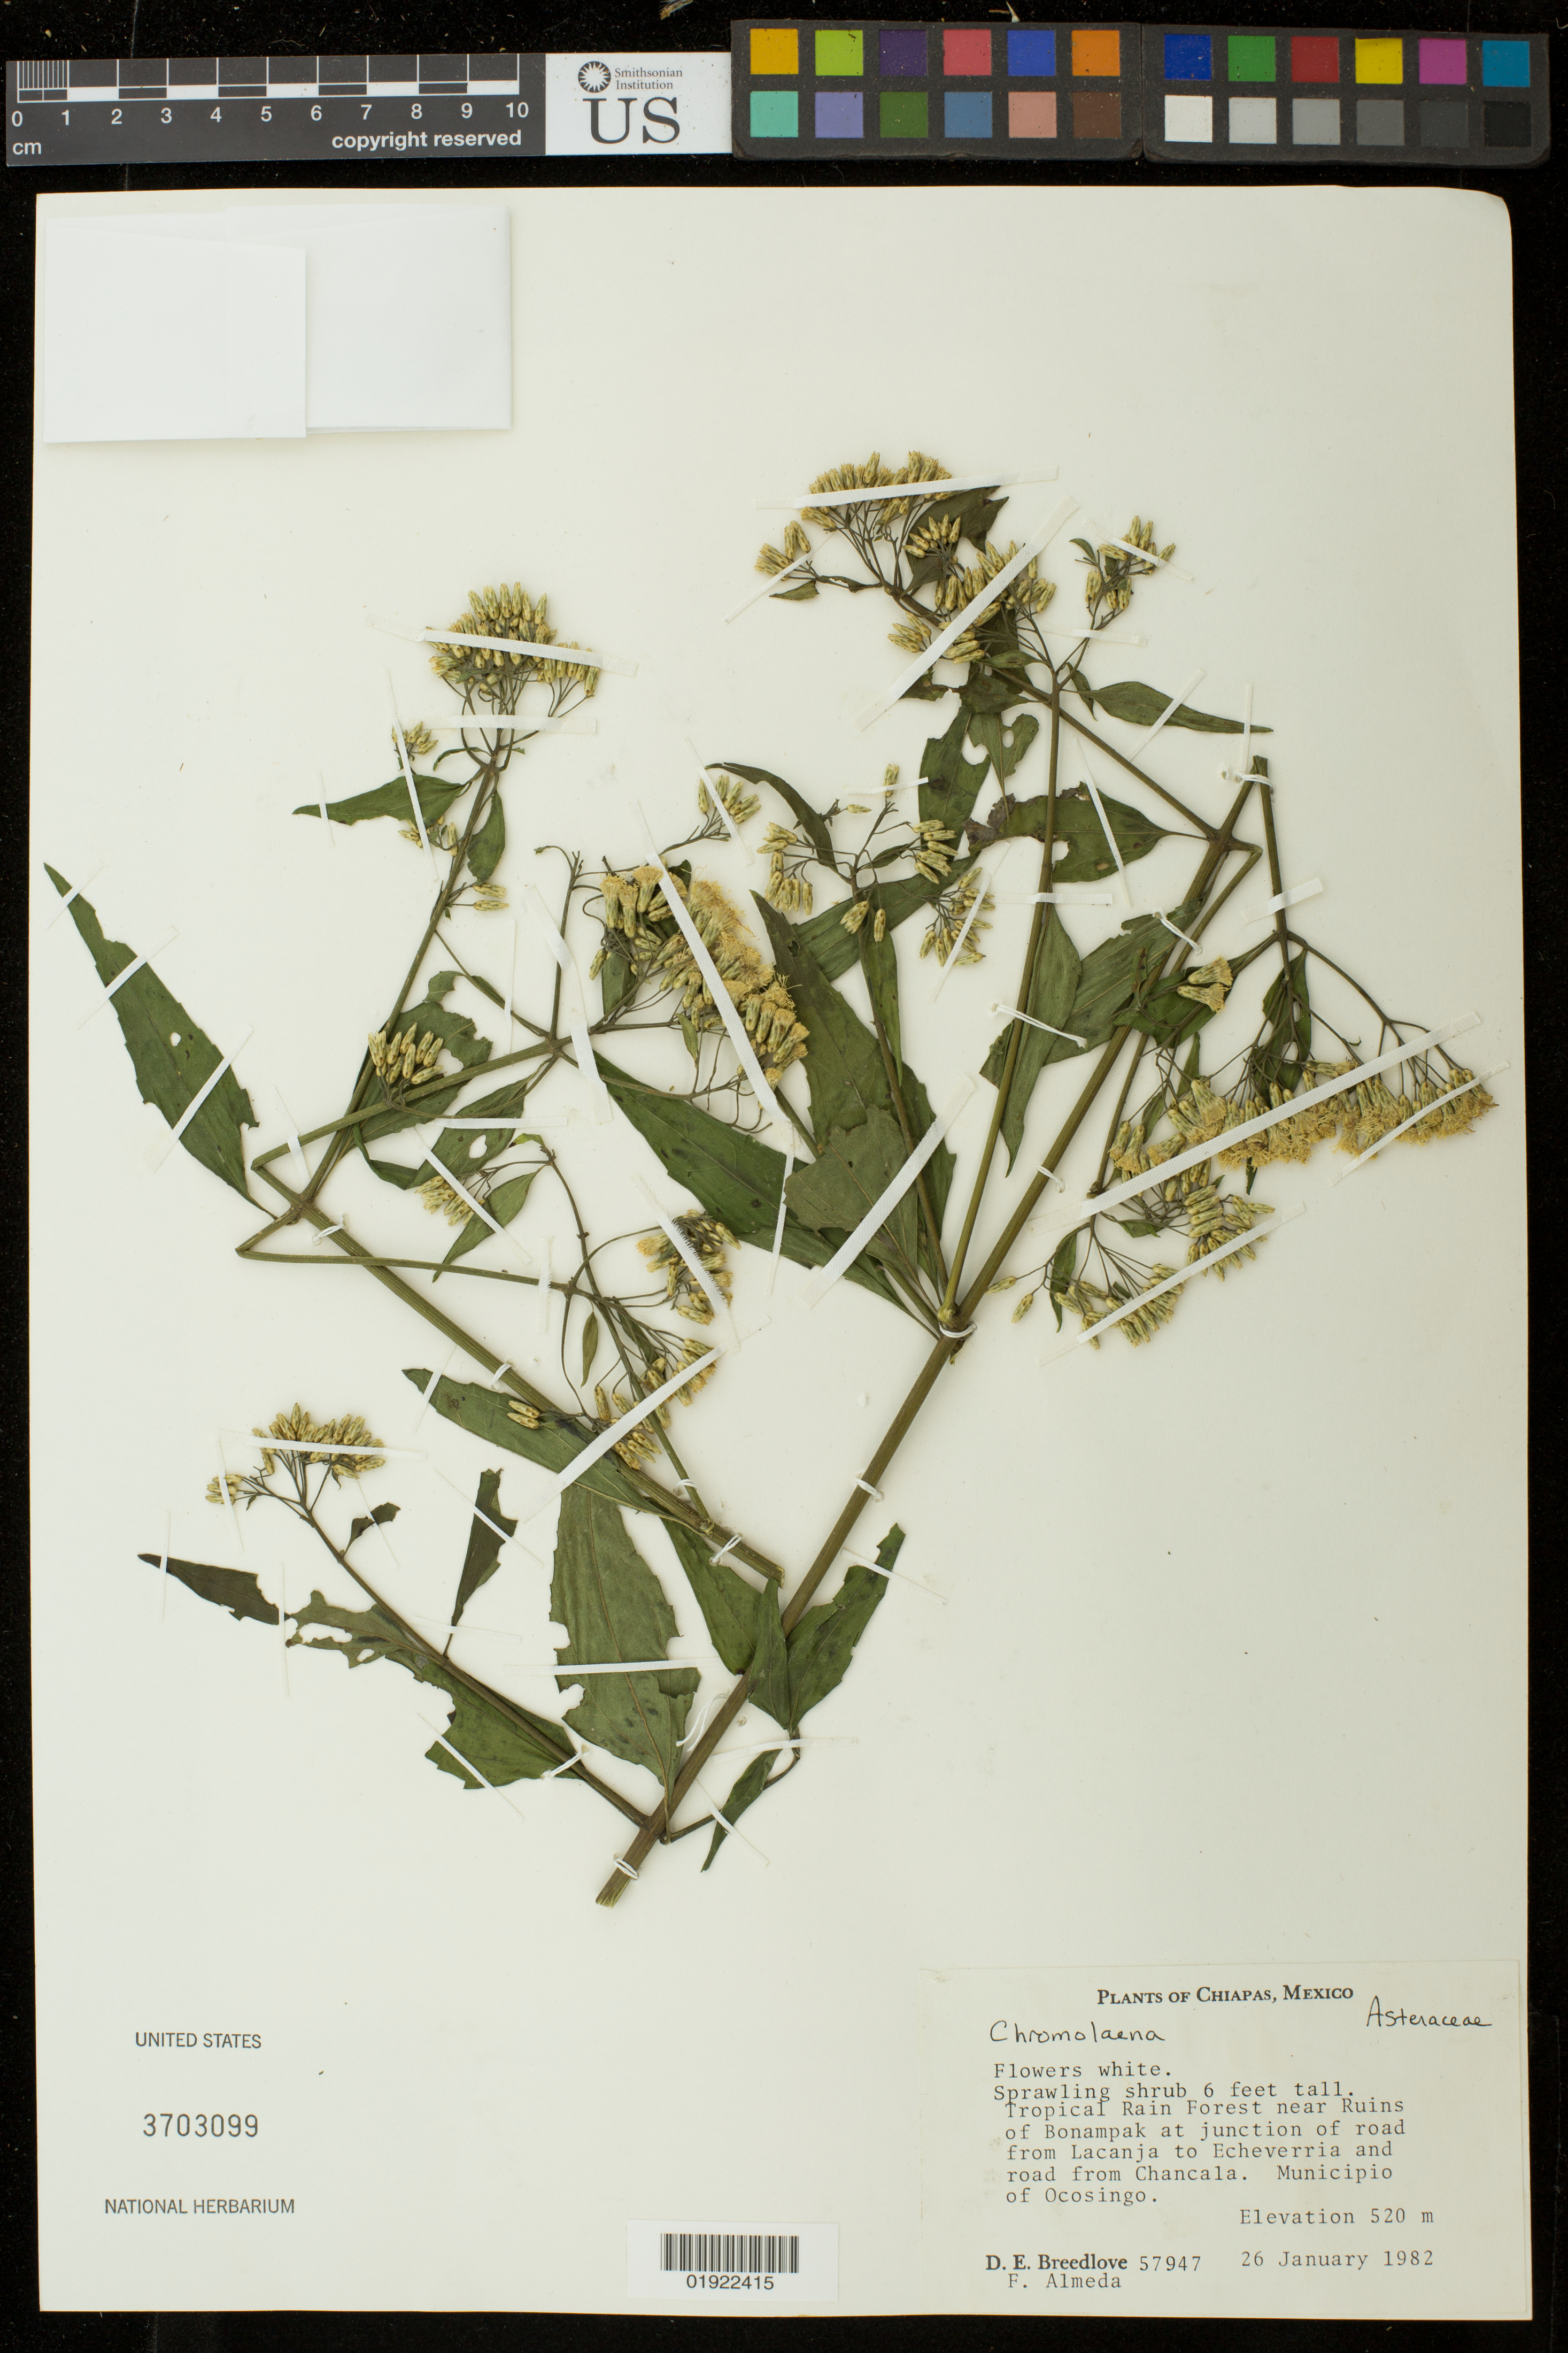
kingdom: Plantae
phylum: Tracheophyta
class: Magnoliopsida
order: Asterales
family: Asteraceae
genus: Chromolaena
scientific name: Chromolaena sp.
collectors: D. E. Breedlove & F. Almeda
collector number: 57947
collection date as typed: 26 January 1982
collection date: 1982-01-26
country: Mexico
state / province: Chiapas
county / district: Ocosingo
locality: near Ruins of Bonampak at junction of road from Laccanja to Echeverria and road from Chancala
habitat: tropical rain forest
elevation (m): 520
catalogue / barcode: US 3703099